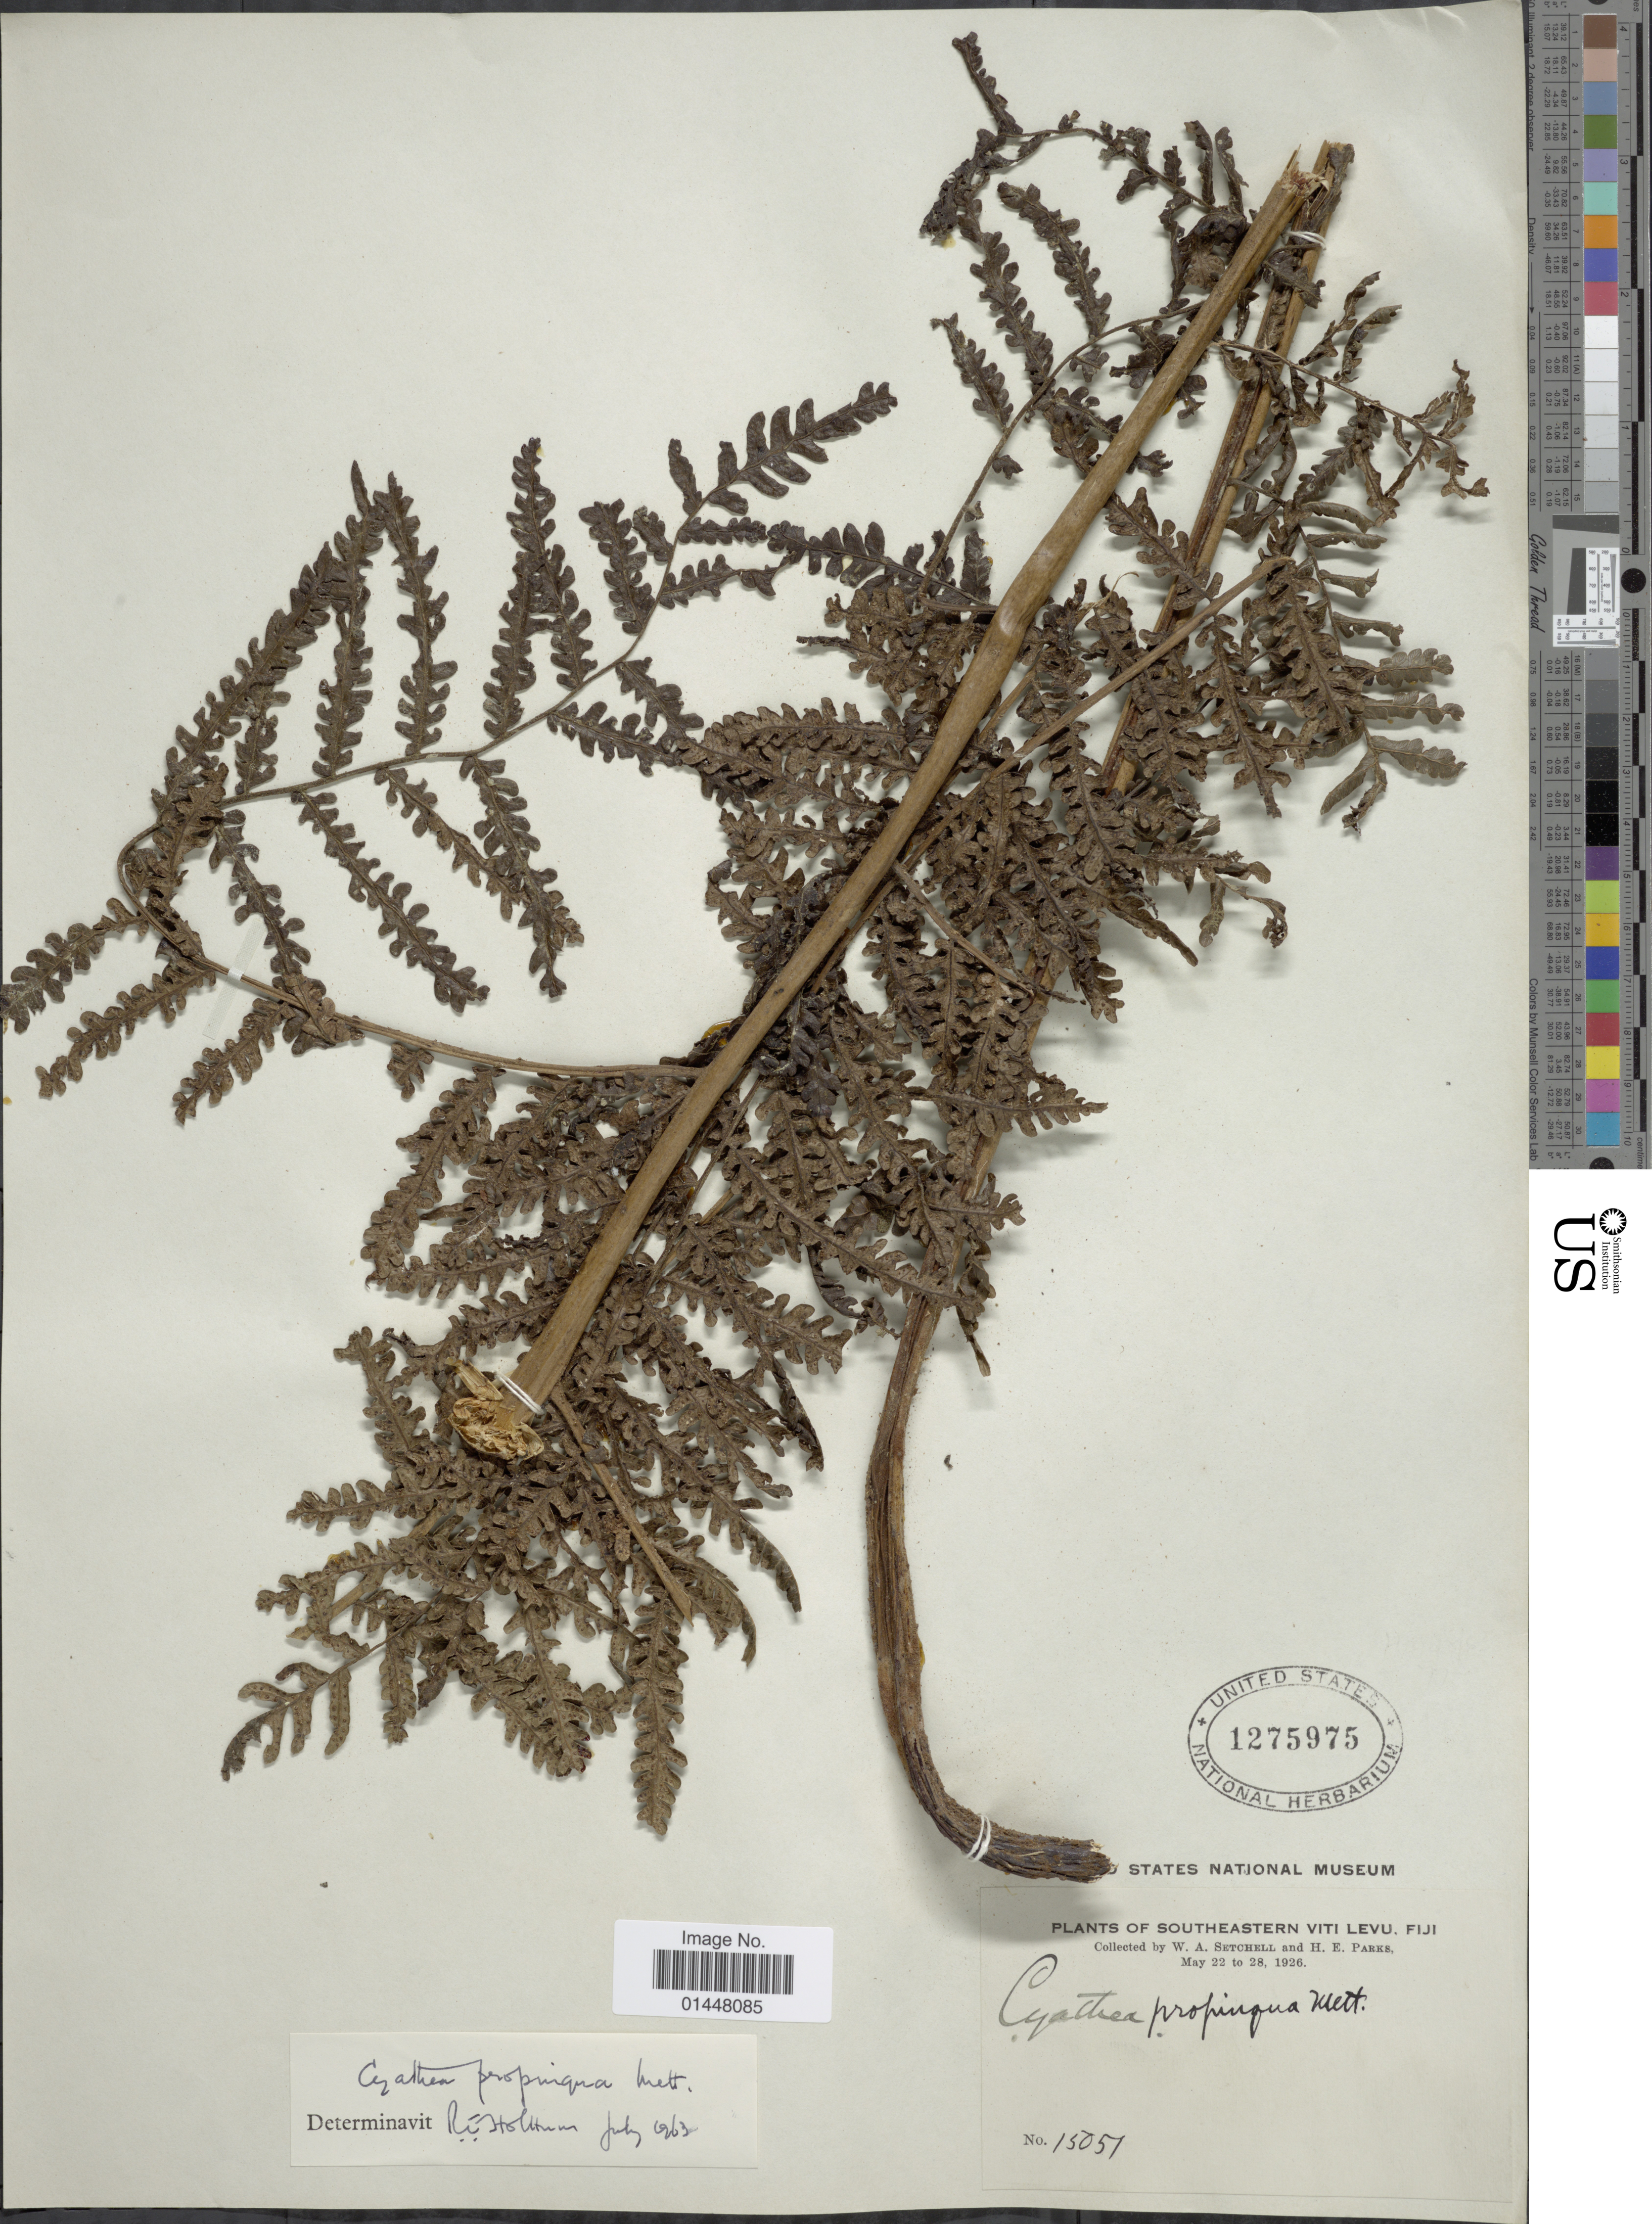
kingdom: Plantae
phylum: Tracheophyta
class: Polypodiopsida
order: Cyatheales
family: Cyatheaceae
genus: Sphaeropteris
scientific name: Sphaeropteris propinqua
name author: (Mett.) R.M. Tryon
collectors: W. Setchell & H. E. Parks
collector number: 15051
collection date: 1926-05-22/1926-05-28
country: Fiji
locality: Southeastern Viti Levu , Fiji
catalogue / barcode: US 1275975